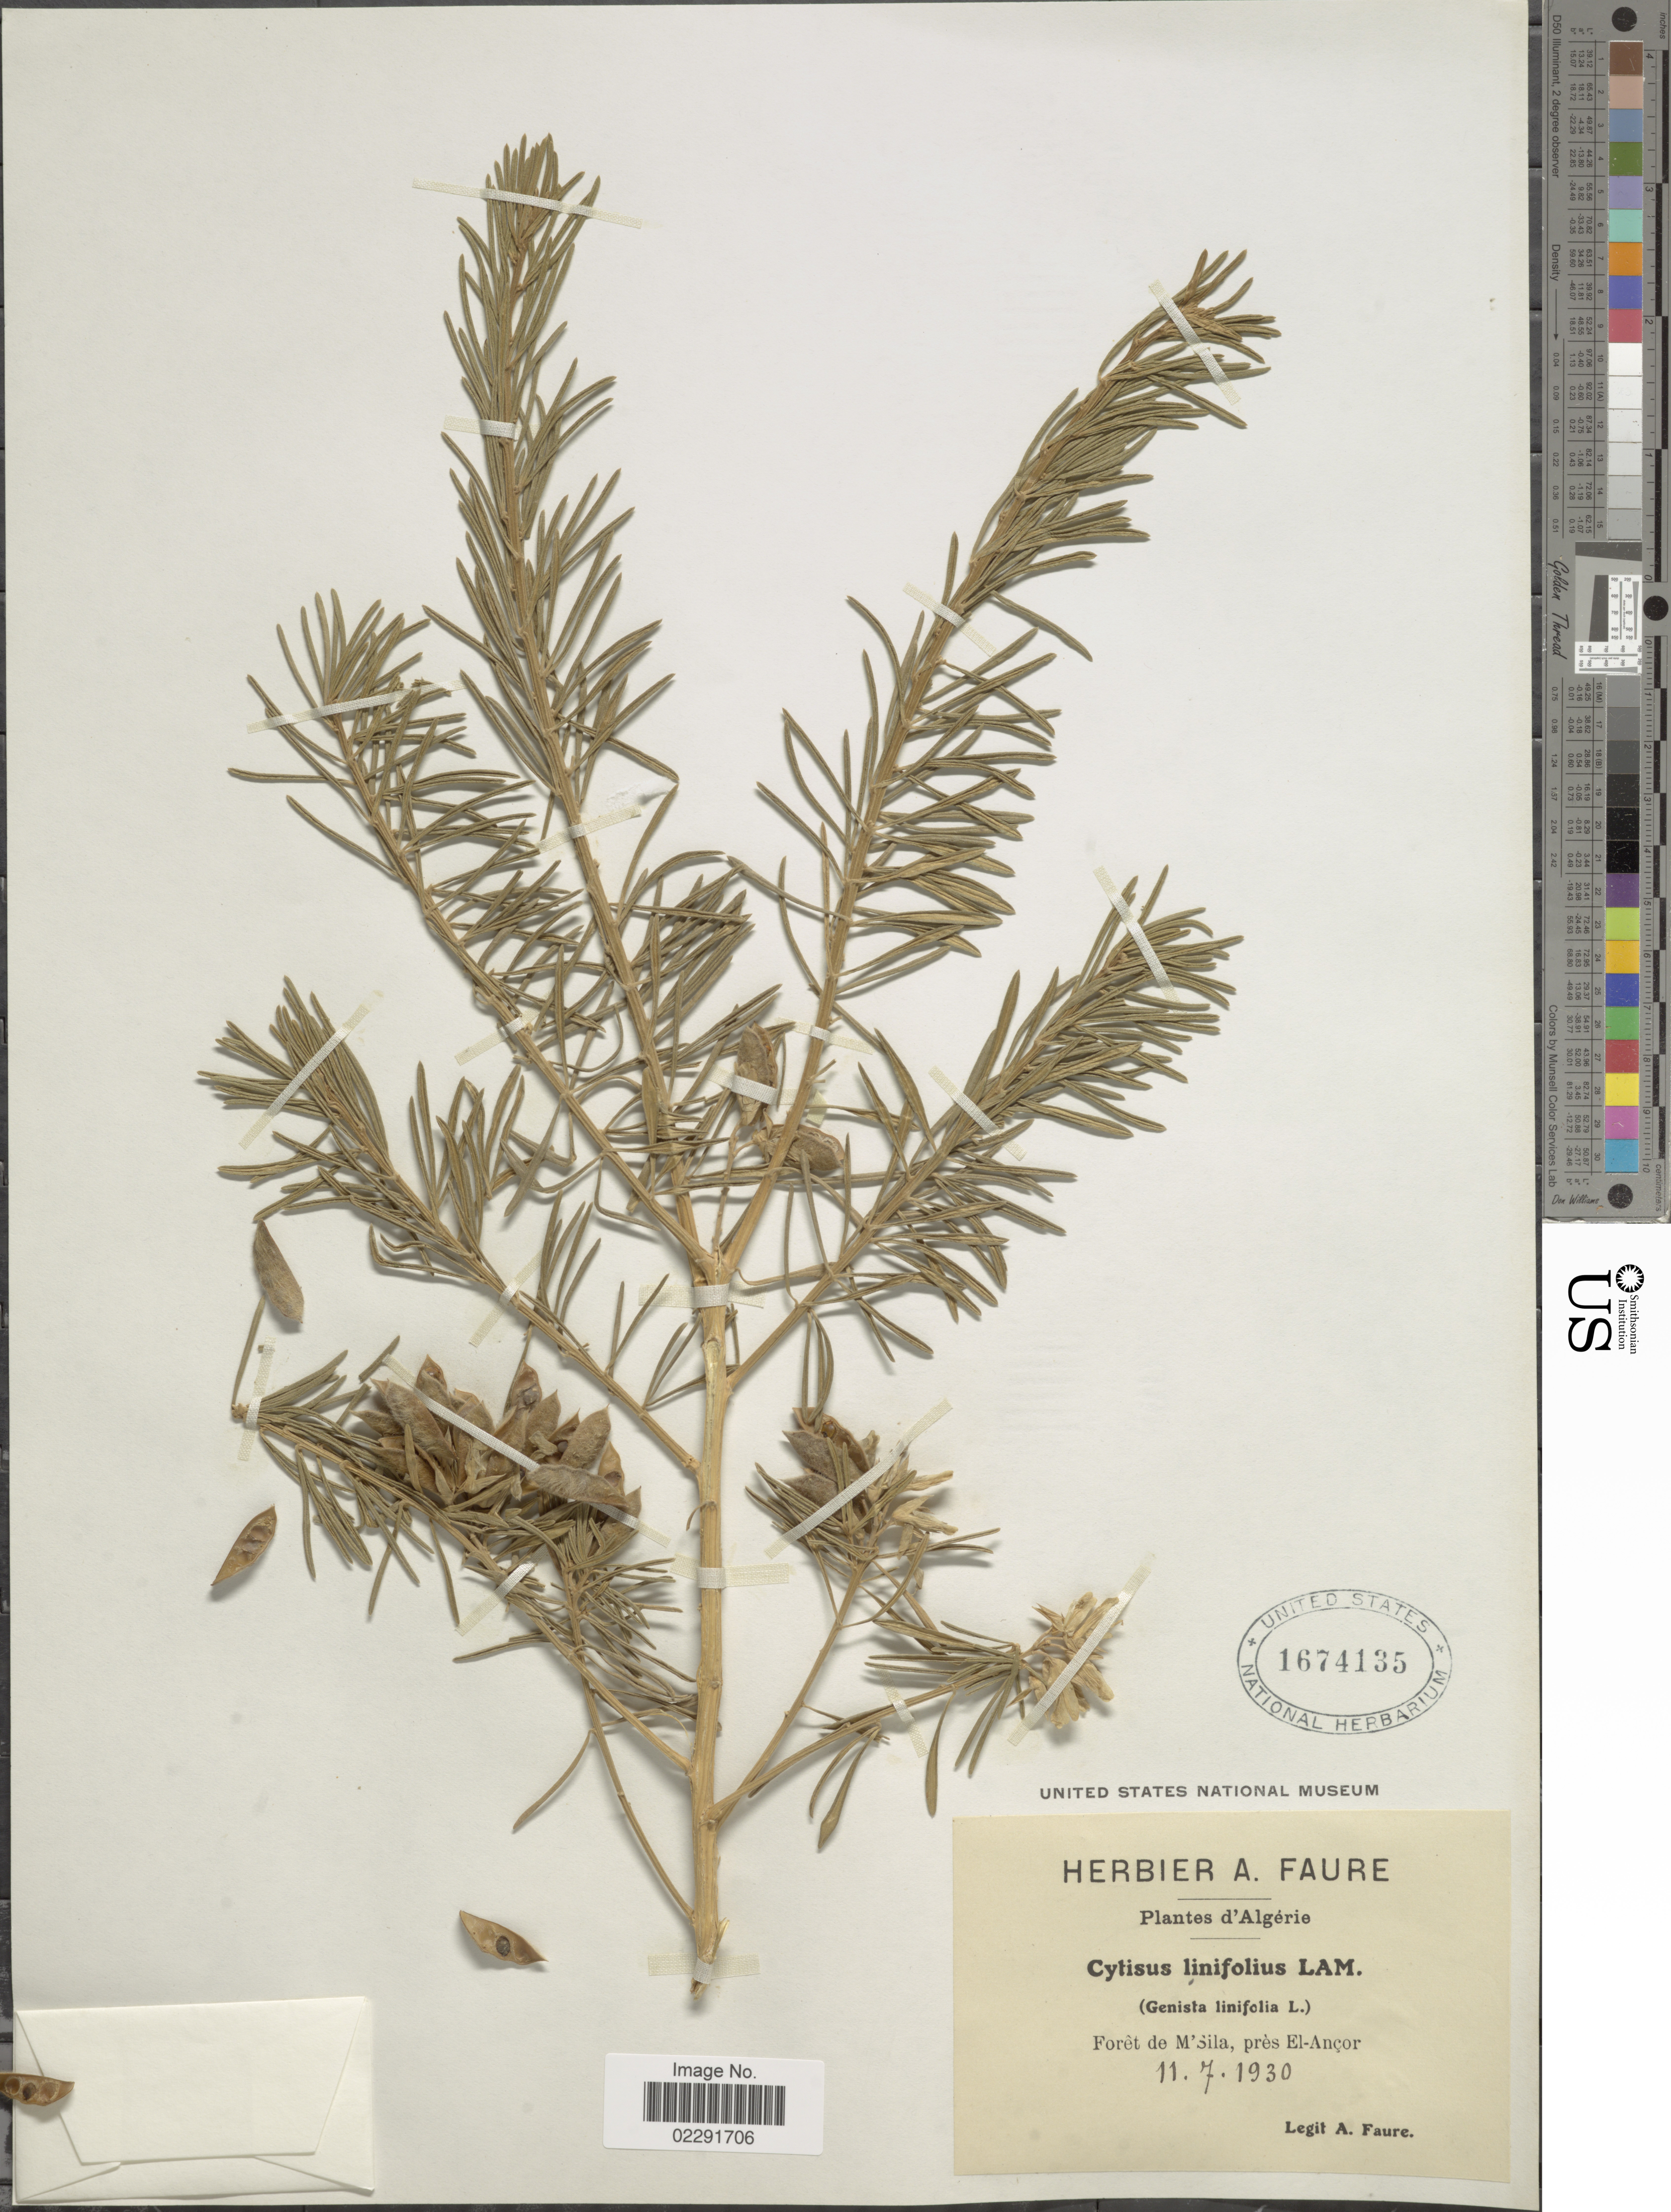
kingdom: Plantae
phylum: Tracheophyta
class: Magnoliopsida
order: Fabales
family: Fabaceae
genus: Genista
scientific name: Genista linifolia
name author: L.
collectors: A. Faure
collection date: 1930-07-11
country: Algeria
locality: D'Algerie, Foret de M'Sila, pres El-Ancor.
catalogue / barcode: US 1674135